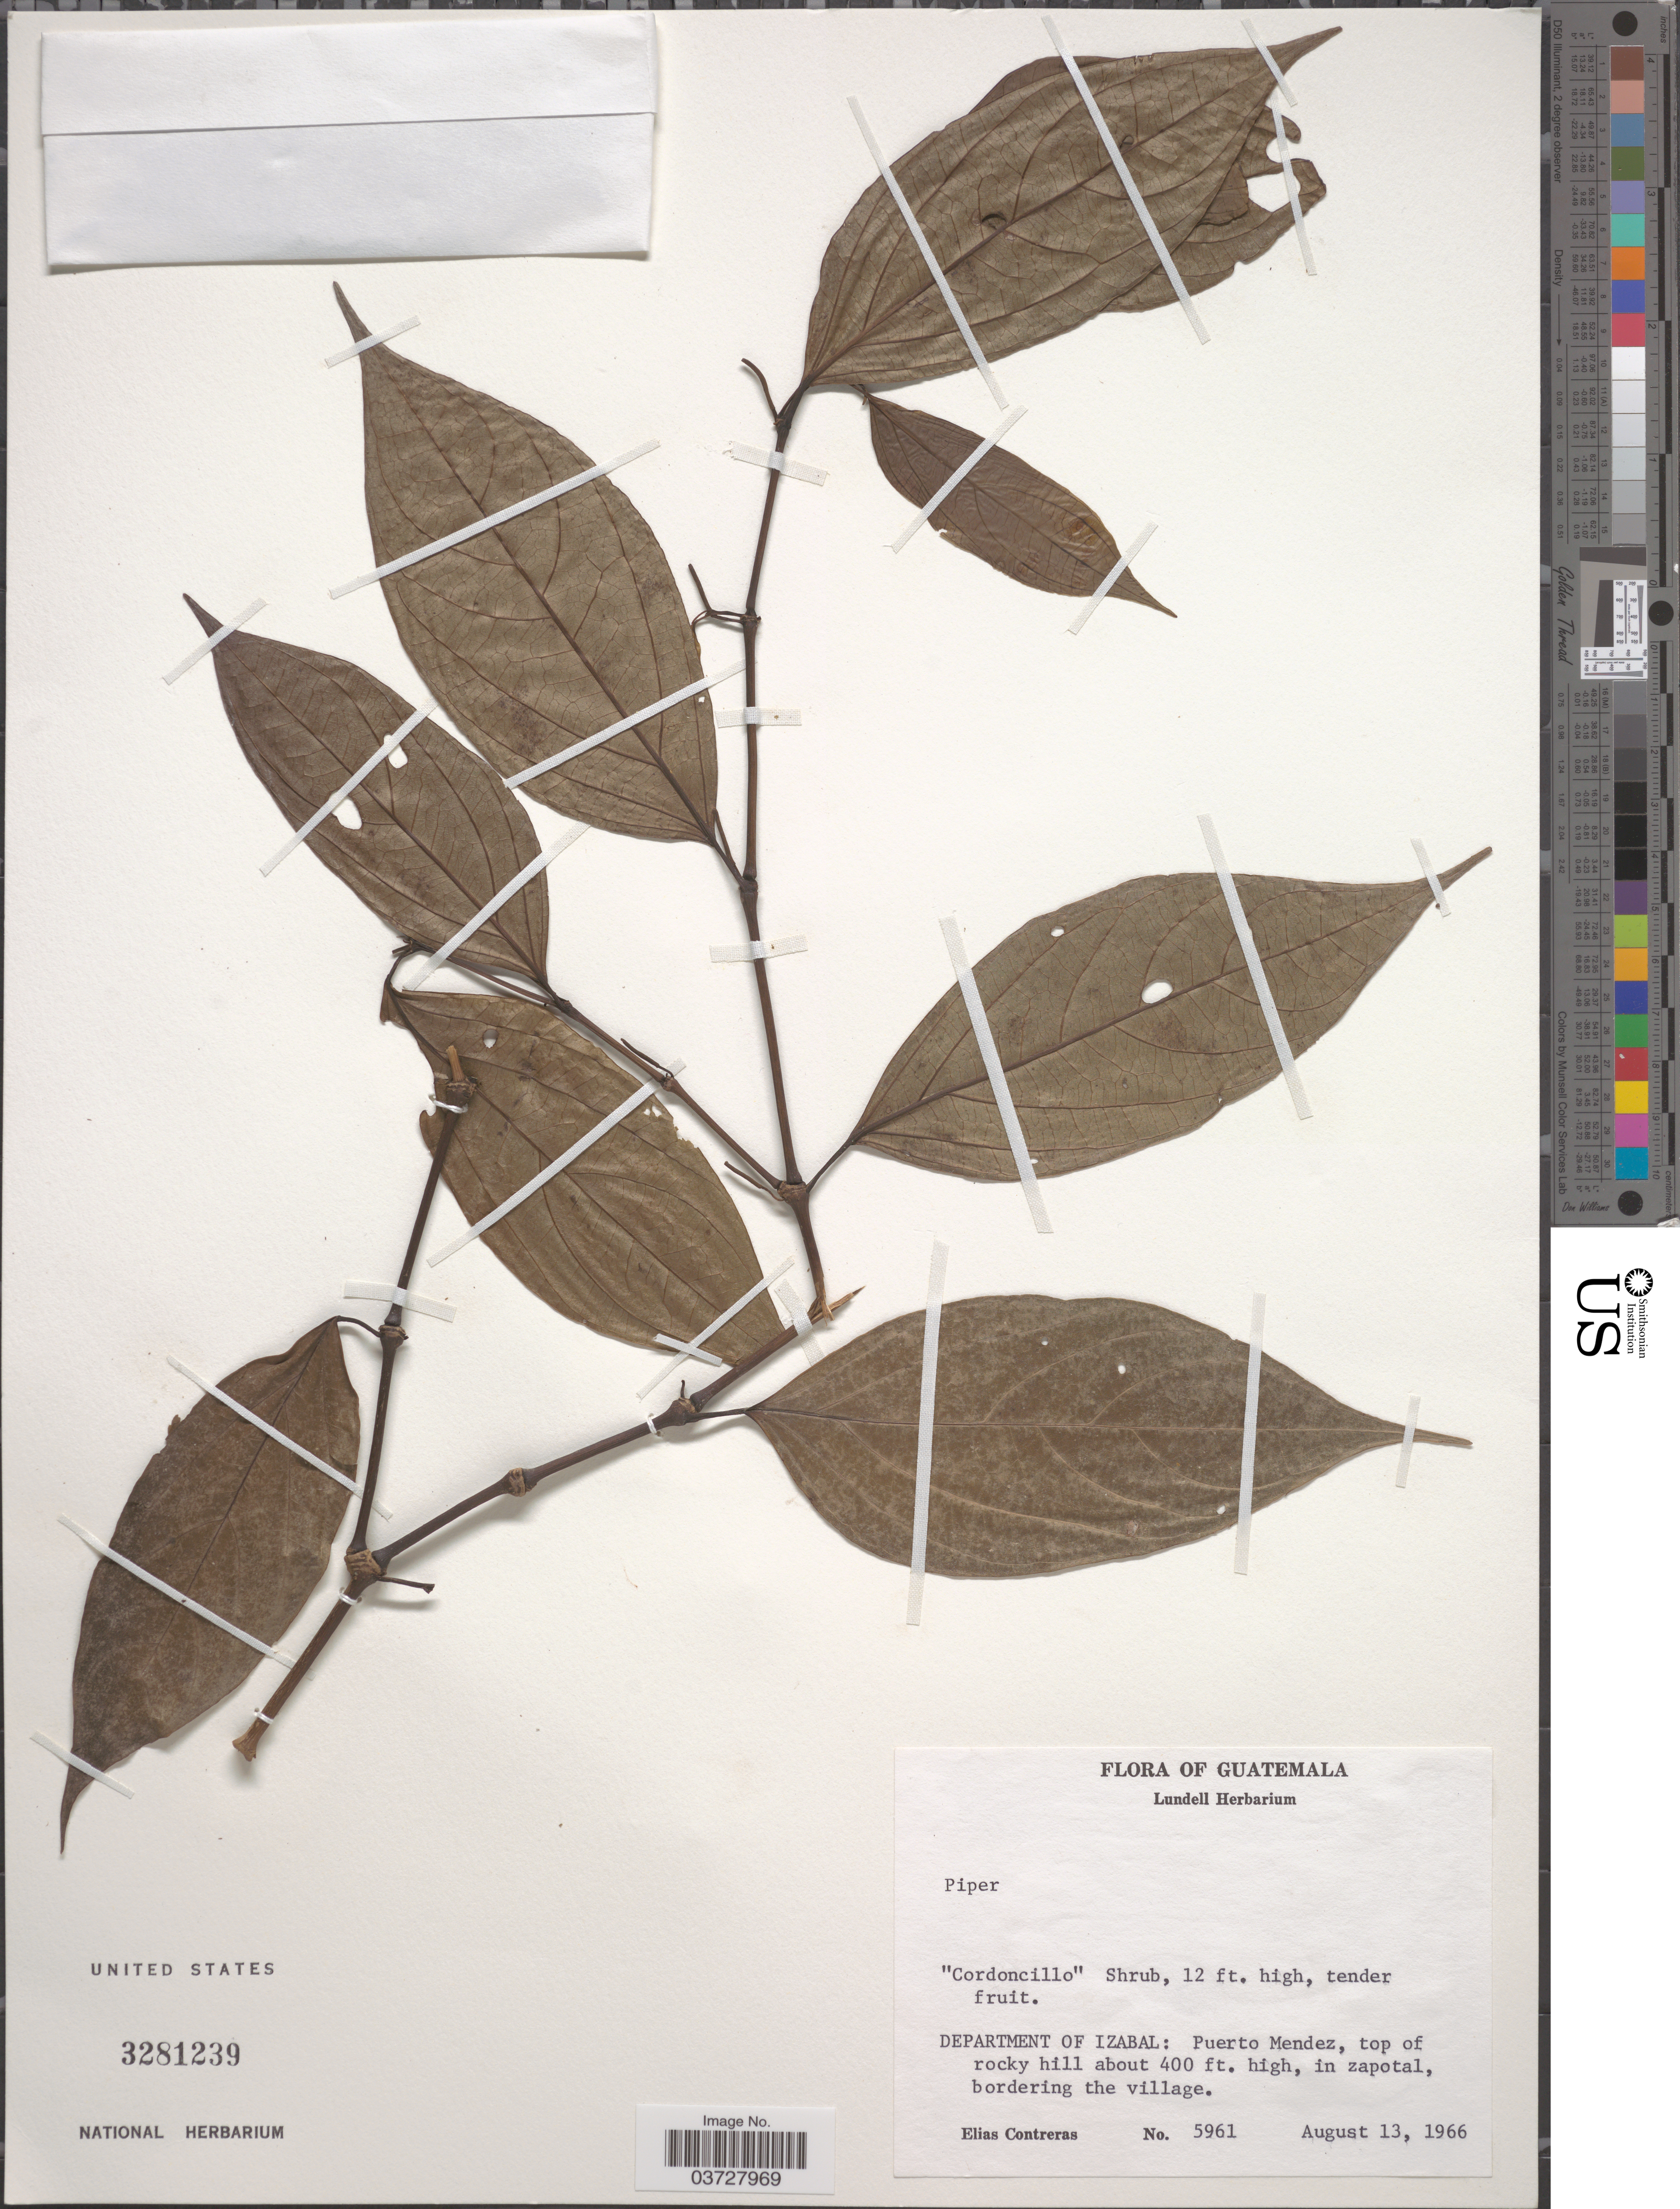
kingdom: Plantae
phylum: Tracheophyta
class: Magnoliopsida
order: Piperales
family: Piperaceae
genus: Piper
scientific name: Piper sp.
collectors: E. Contreras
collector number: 5961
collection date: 1966-08-13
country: Guatemala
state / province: Izabal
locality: Department of Izabal: Puerto Mendez, top of rocky hill, in zapotal, bordering the village.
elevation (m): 122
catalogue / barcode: US 3281239